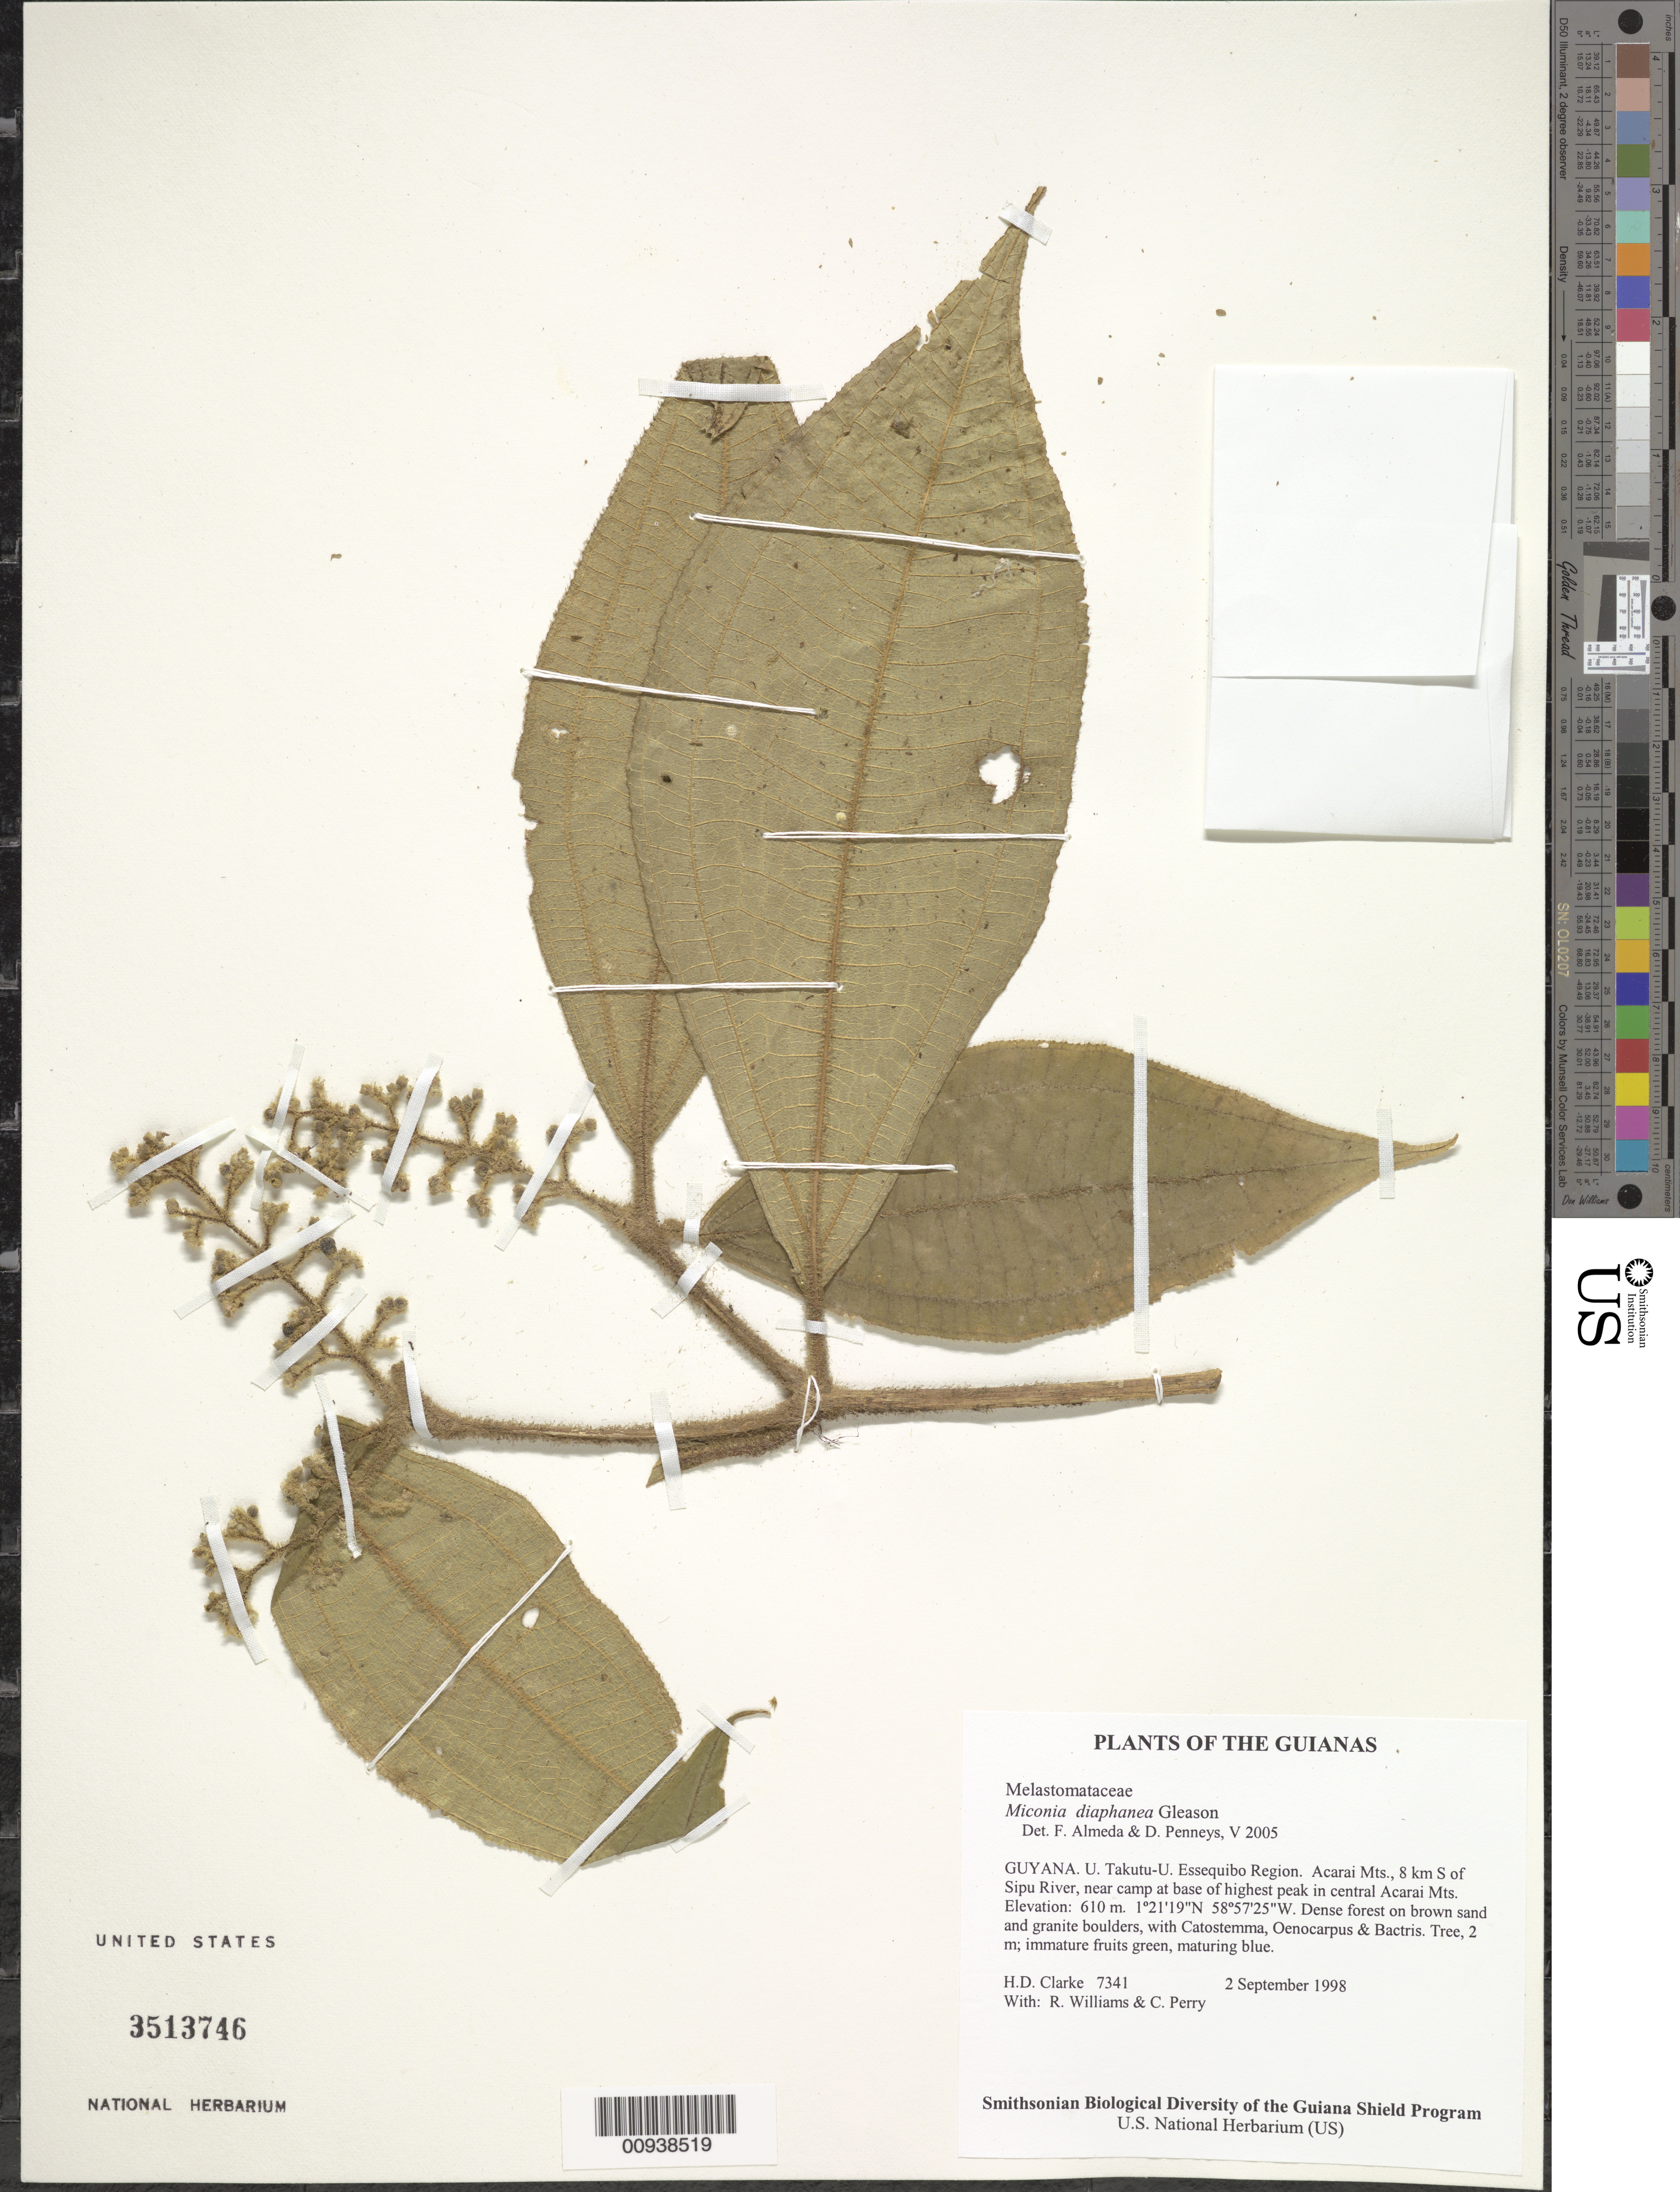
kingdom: Plantae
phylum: Tracheophyta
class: Magnoliopsida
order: Myrtales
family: Melastomataceae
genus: Miconia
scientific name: Miconia diaphanea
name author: Gleason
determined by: Almeda, F.; Penneys, D. S.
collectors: H. D. Clarke, R. Williams & C. Perry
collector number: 7341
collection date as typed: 2 September 1998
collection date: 1998-09-02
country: Guyana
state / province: U. Takutu-U. Essequibo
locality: Acarai Mts., 8 km S of Sipu River, near camp at base of highest peak in central Acarai Mts.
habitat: Dense forest on brown sand and granite boulders, with Catostemma, Oenocarpus & Bactris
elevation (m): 610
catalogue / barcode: US 3513746